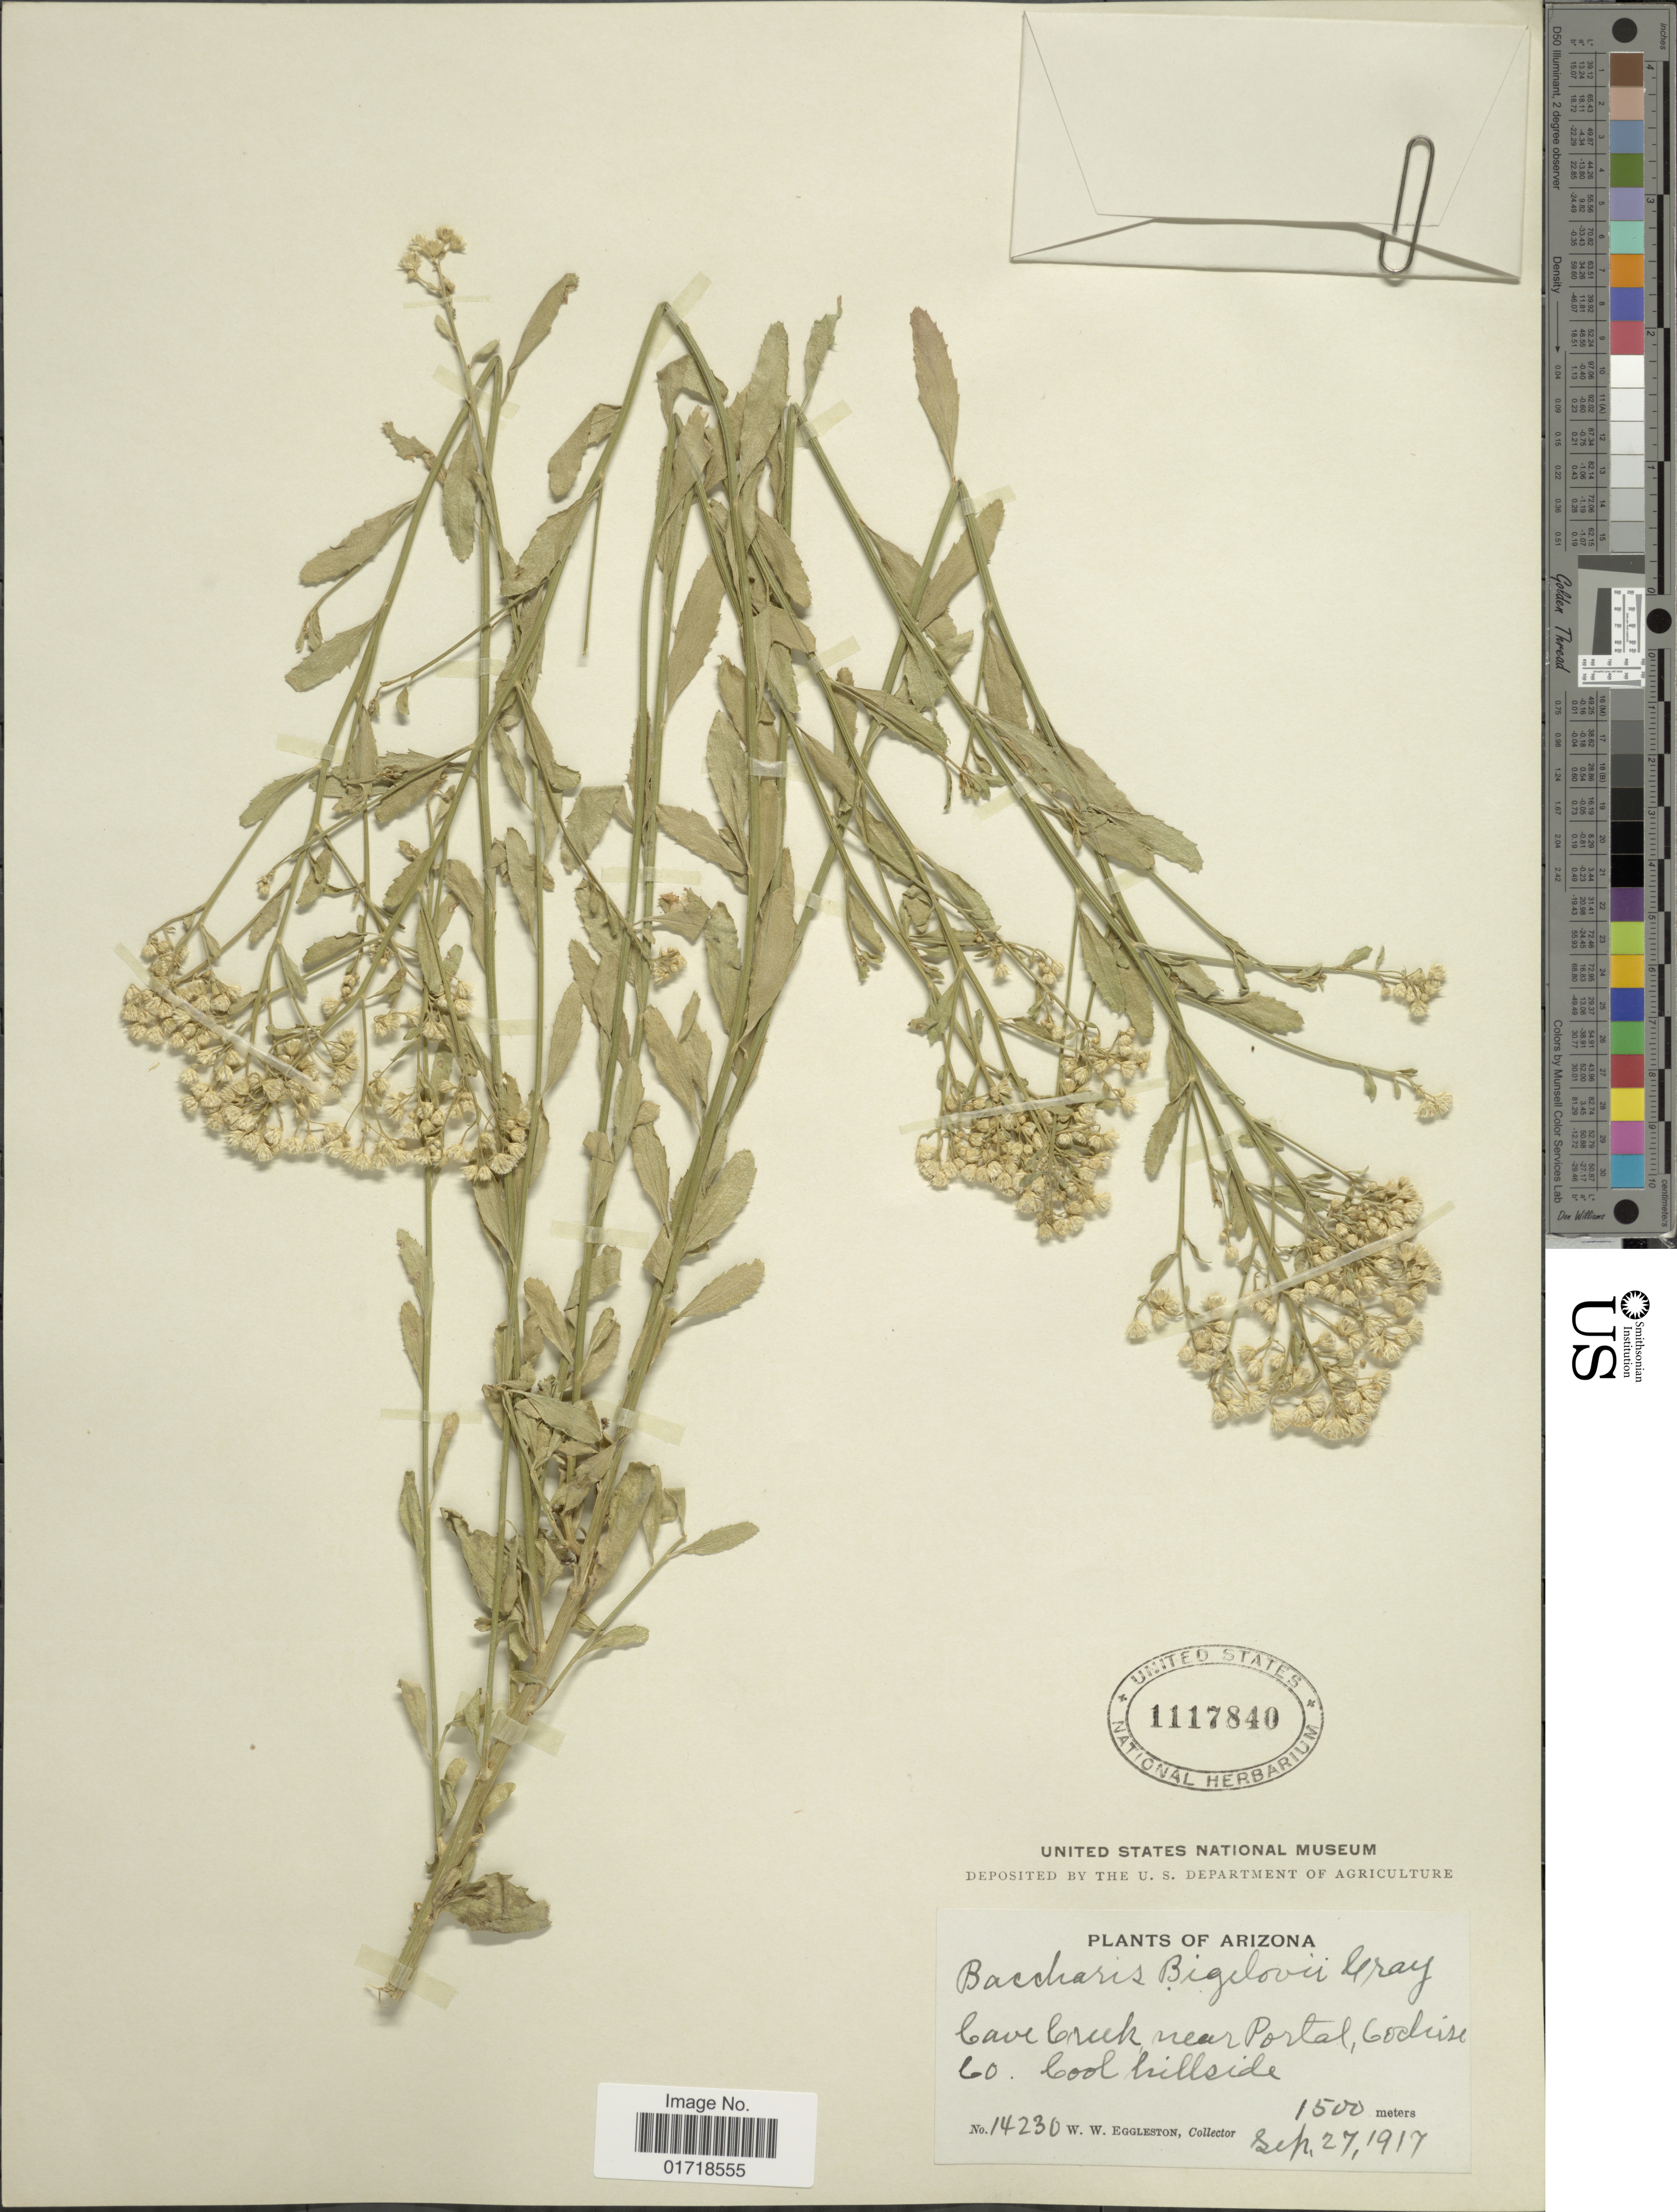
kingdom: Plantae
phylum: Tracheophyta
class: Magnoliopsida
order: Asterales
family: Asteraceae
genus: Baccharis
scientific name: Baccharis bigelovii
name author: A. Gray in Torr.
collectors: W. W. Eggleston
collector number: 14230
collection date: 1917-09-27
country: United States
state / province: Arizona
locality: Cave Creek near Portal, Cochise co. Cool hillside.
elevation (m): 1500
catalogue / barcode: US 1117840